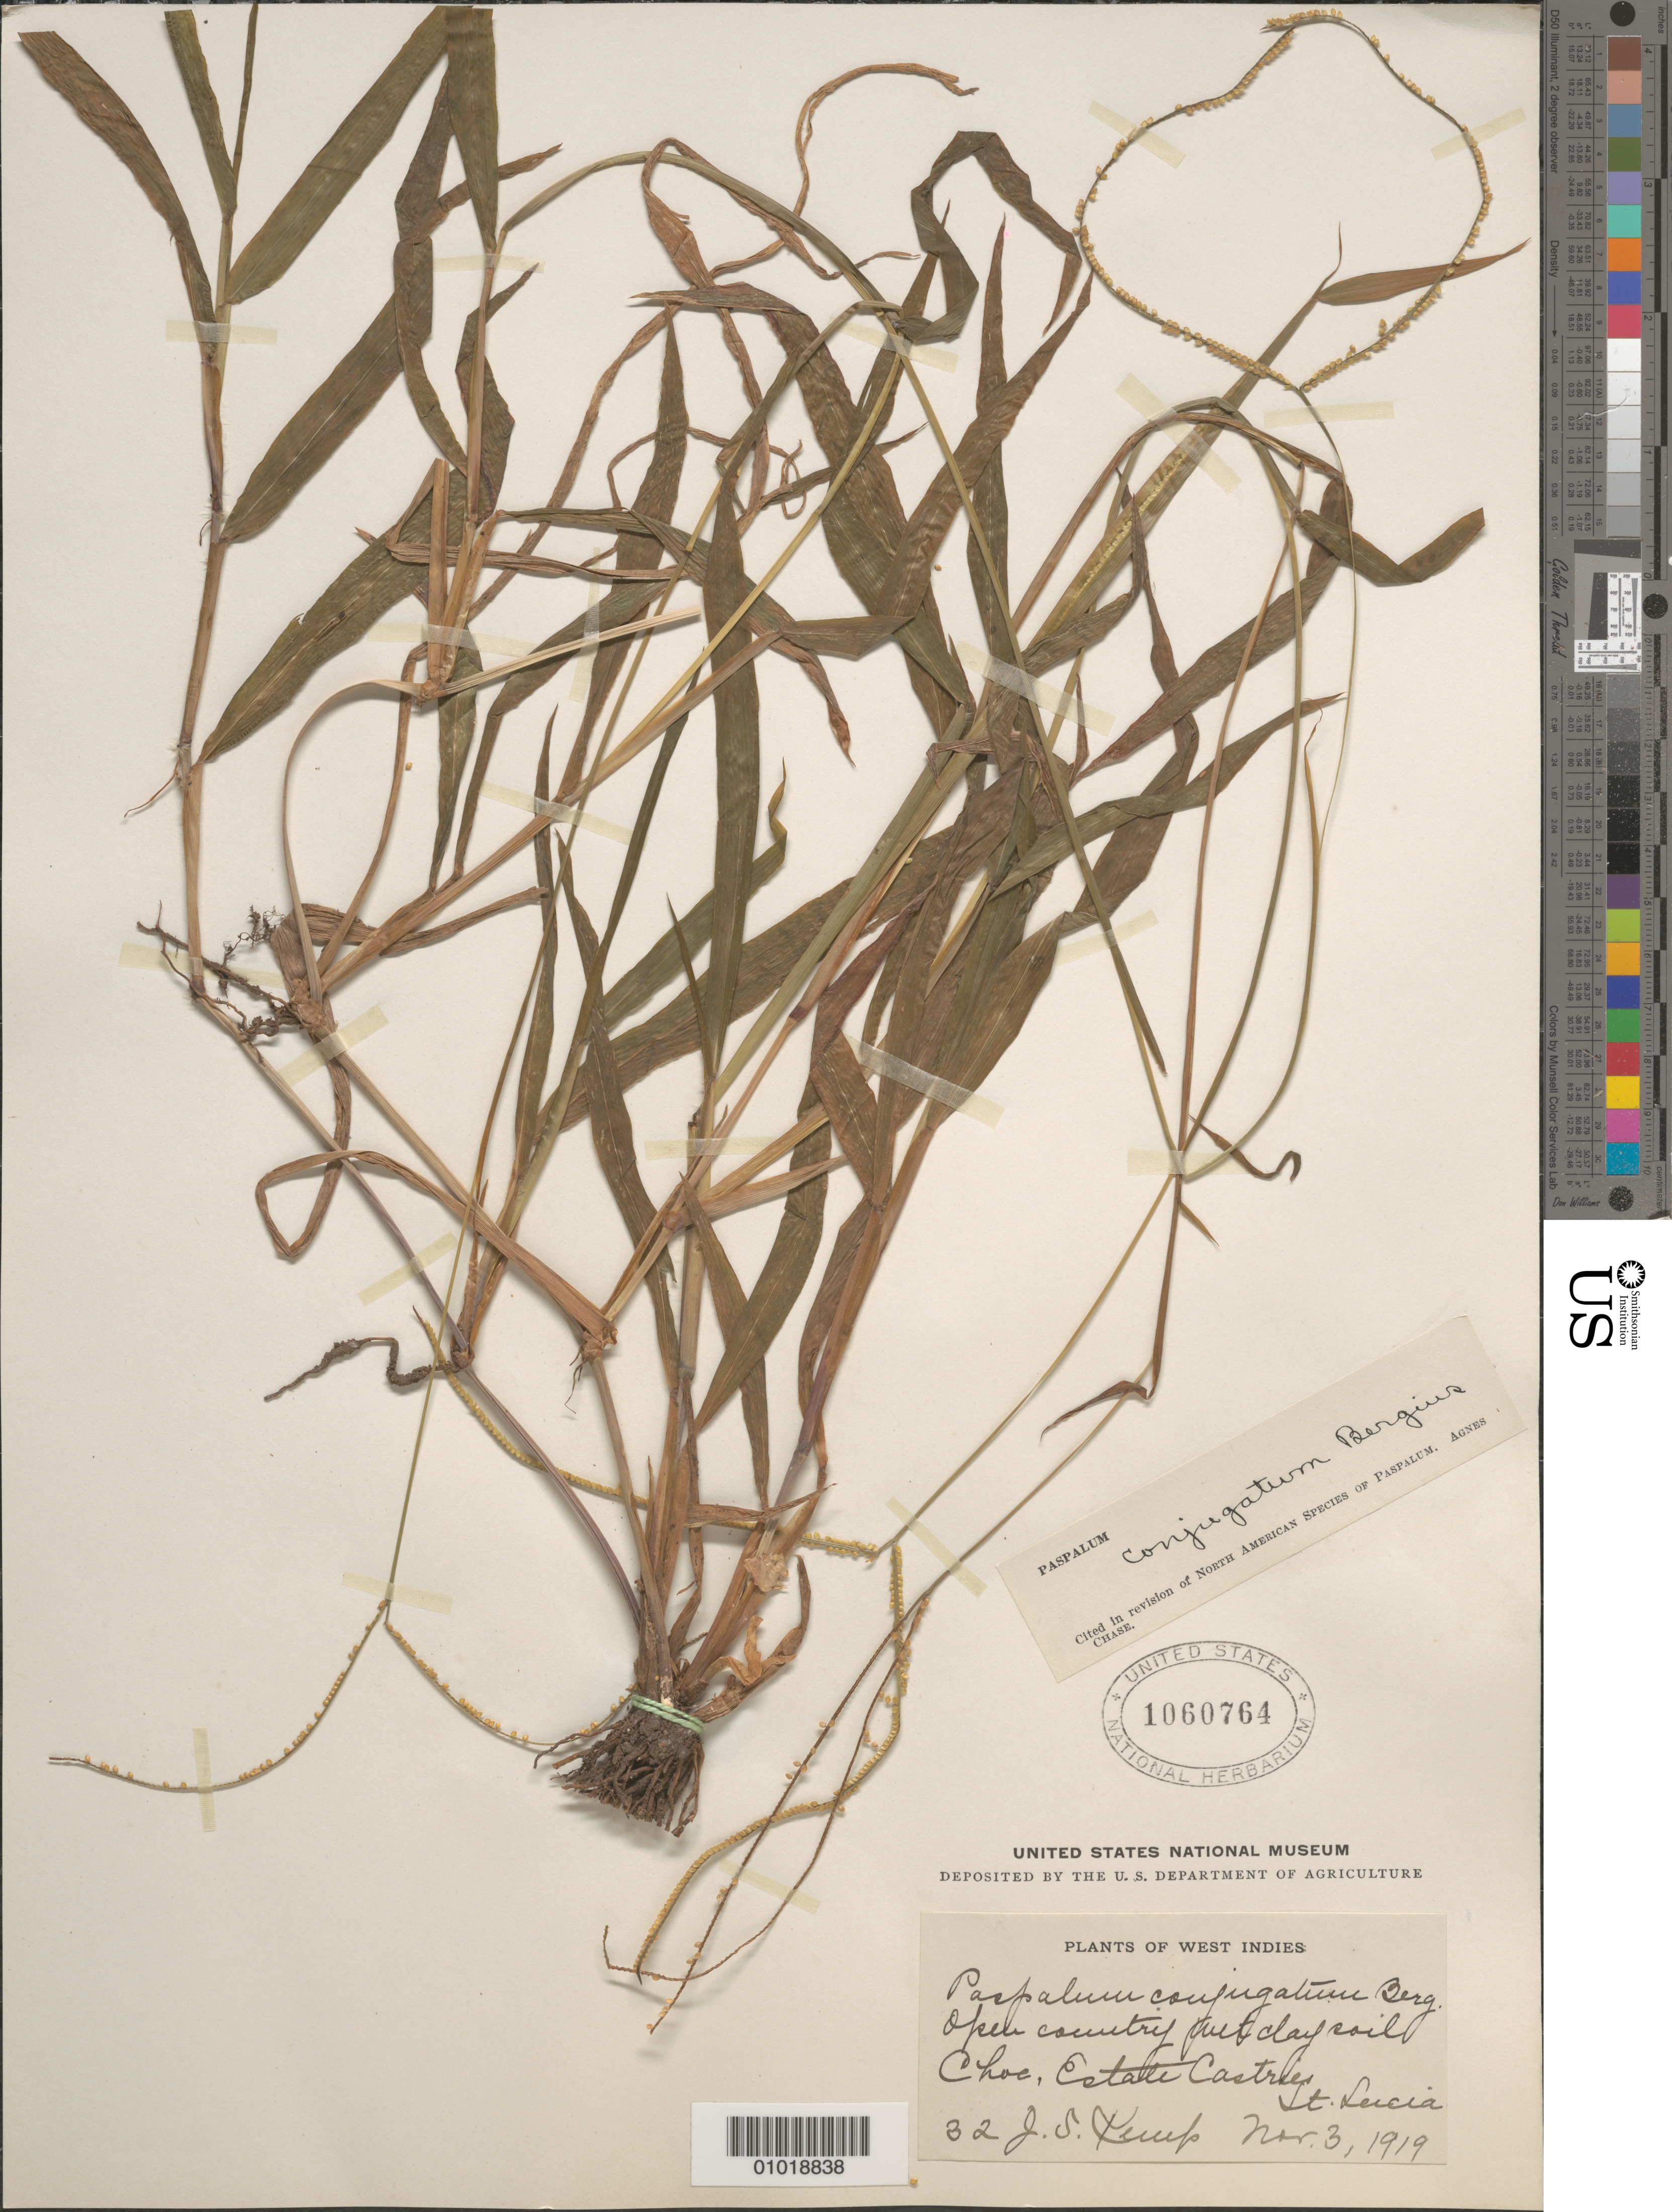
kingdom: Plantae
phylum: Tracheophyta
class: Liliopsida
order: Poales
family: Poaceae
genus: Paspalum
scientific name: Paspalum conjugatum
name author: P.J. Bergius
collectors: J. Kemp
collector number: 32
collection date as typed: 03 Nov 1919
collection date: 1919-11-03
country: St. Lucia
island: St. Lucia I.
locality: Estate Castries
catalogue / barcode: US 1060764